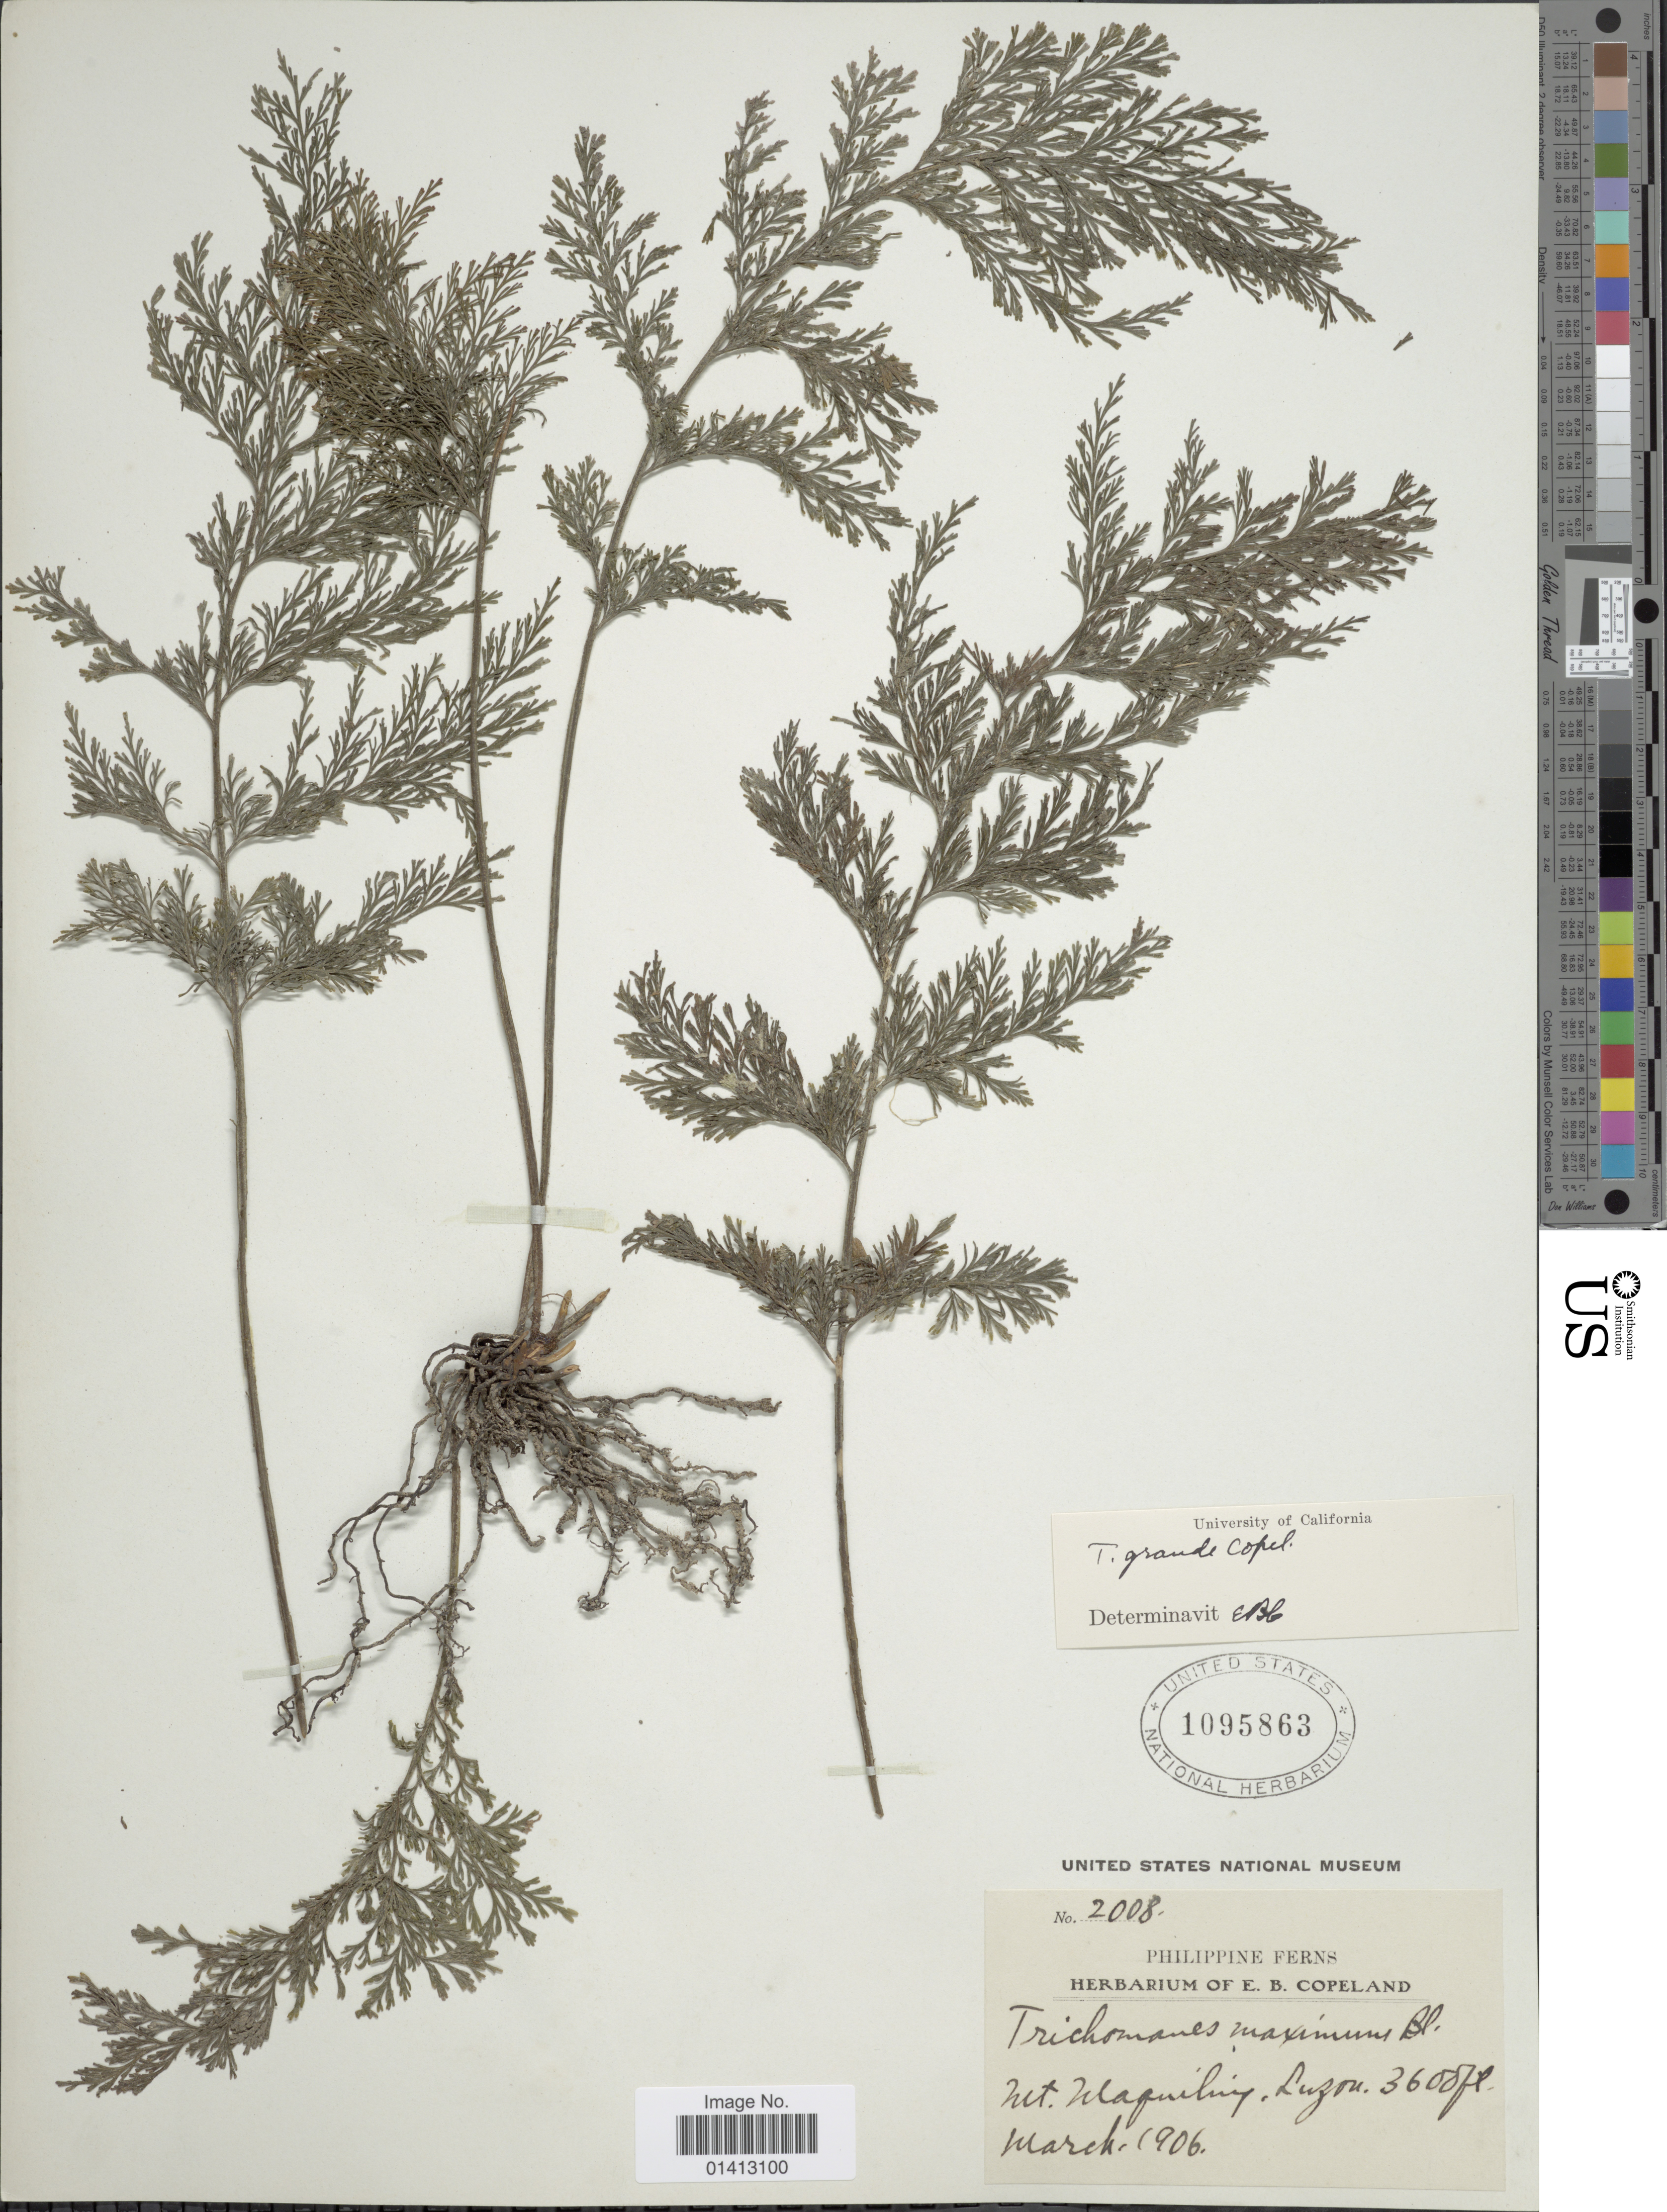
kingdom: Plantae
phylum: Tracheophyta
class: Polypodiopsida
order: Hymenophyllales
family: Hymenophyllaceae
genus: Crepidomanes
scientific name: Crepidomanes grande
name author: (Copel.) Ebihara & K. Iwats.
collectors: E. B. Copeland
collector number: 2008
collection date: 1906-03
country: Philippines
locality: Mt Maquiling, Luzon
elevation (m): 1097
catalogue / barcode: US 1095863